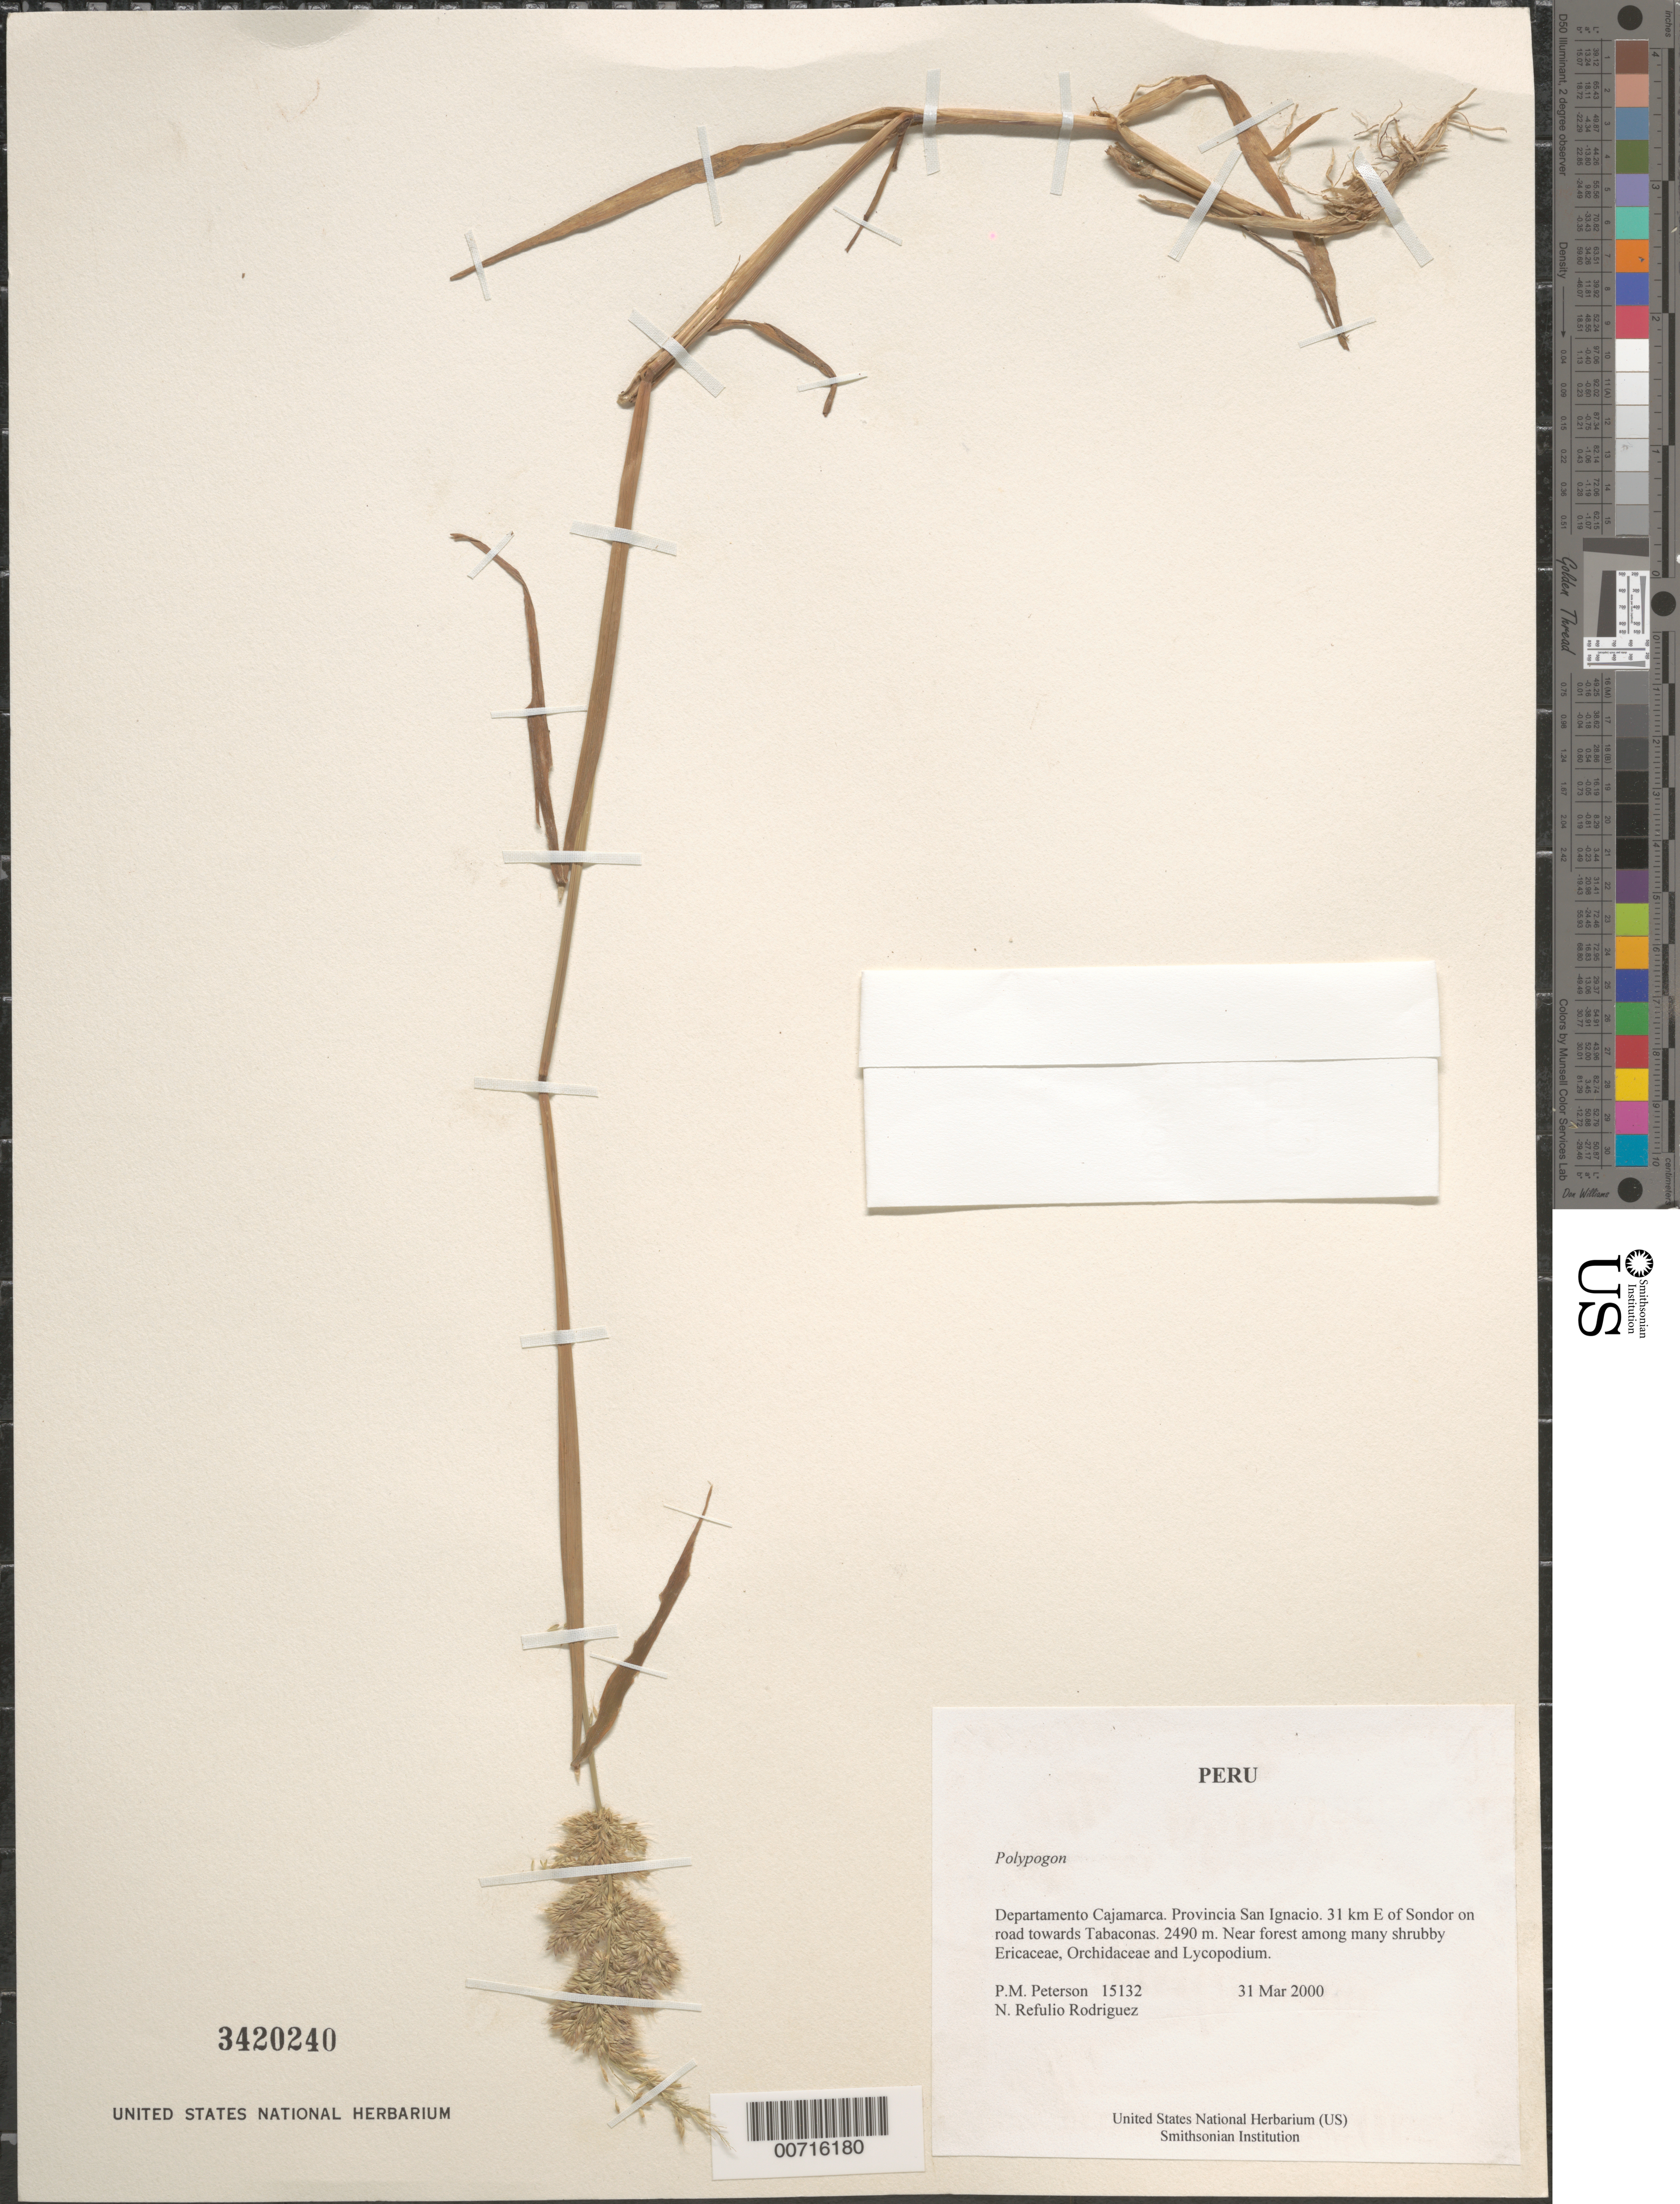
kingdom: Plantae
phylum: Tracheophyta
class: Liliopsida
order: Poales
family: Poaceae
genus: Polypogon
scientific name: Polypogon sp.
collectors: P. M. Peterson & N. Refulio-Rodríguez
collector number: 15132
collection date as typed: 31 Mar 2000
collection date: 2000-03-31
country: Peru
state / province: Cajamarca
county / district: San Ignacio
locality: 31 km E of Sondor on road towards Tabaconas.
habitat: Near forest among many shruby Ericaceae, Orchidaceae and Lycopodium.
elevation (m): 2490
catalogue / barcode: US 3420240